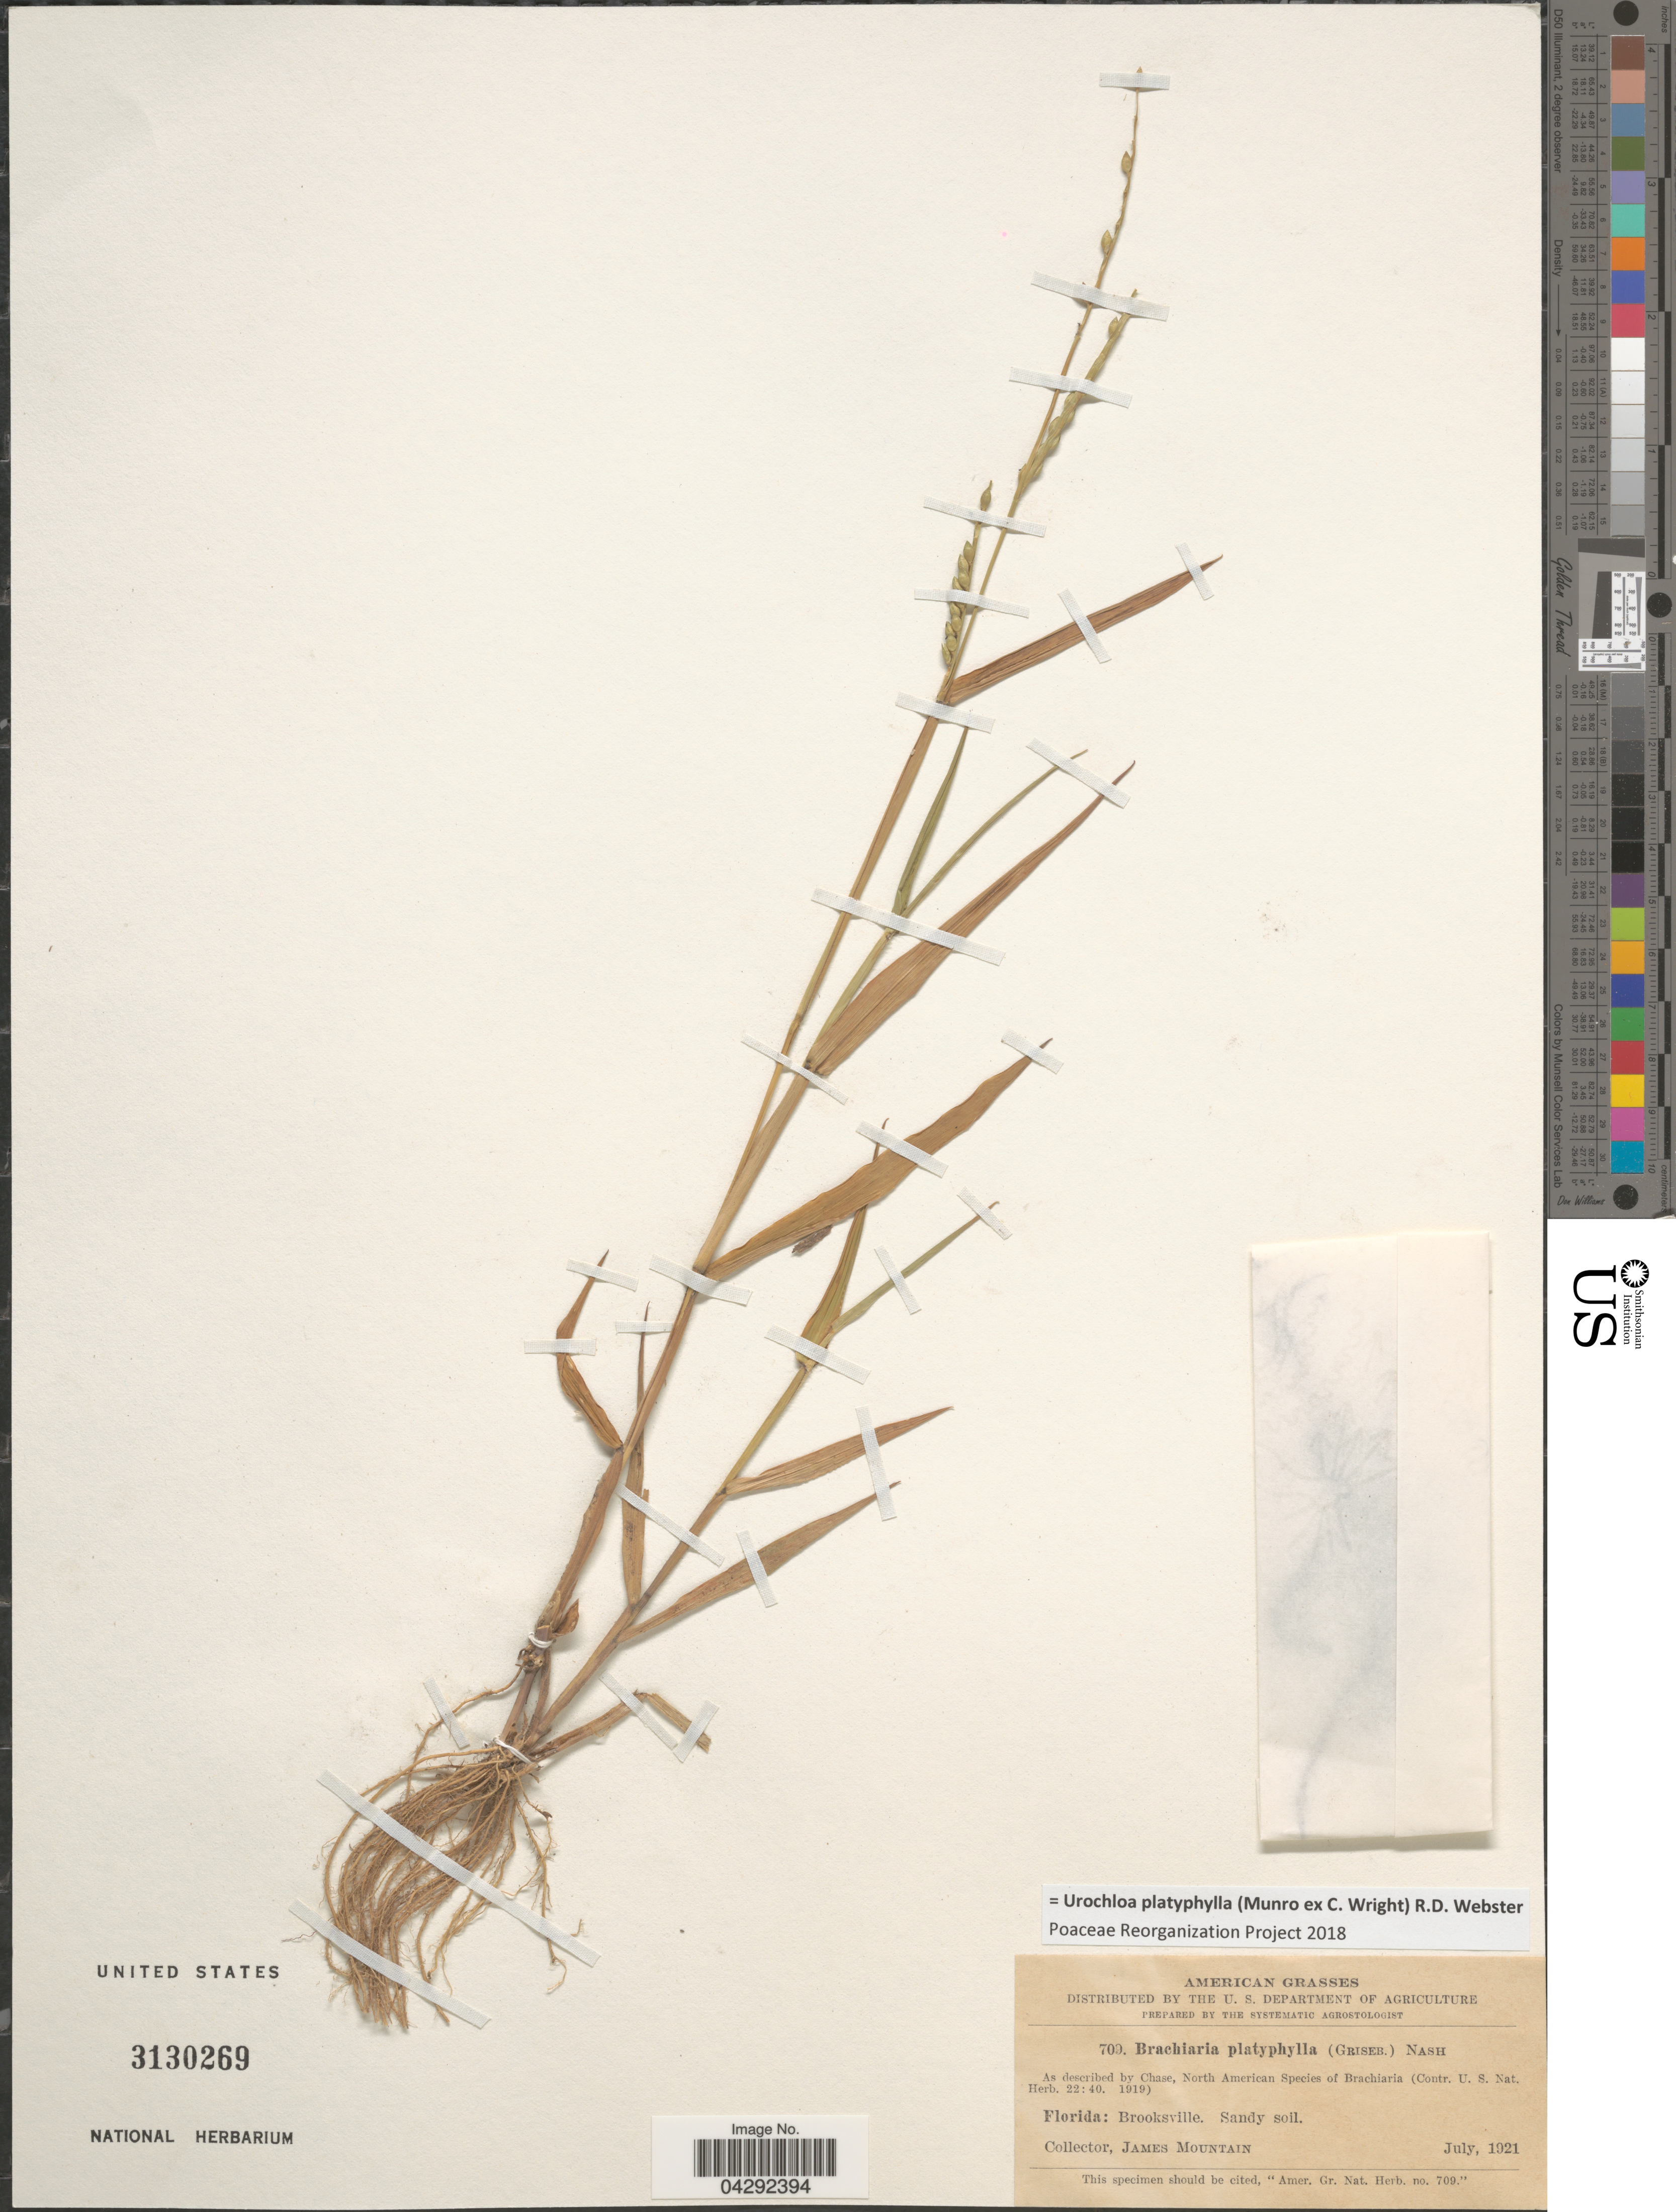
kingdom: Plantae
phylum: Tracheophyta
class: Liliopsida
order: Poales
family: Poaceae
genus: Urochloa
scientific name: Urochloa platyphylla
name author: (Munro ex C. Wright) R.D. Webster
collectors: J. Mountain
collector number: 709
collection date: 1921-07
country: United States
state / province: Florida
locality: Brooksville.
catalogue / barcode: US 3130269